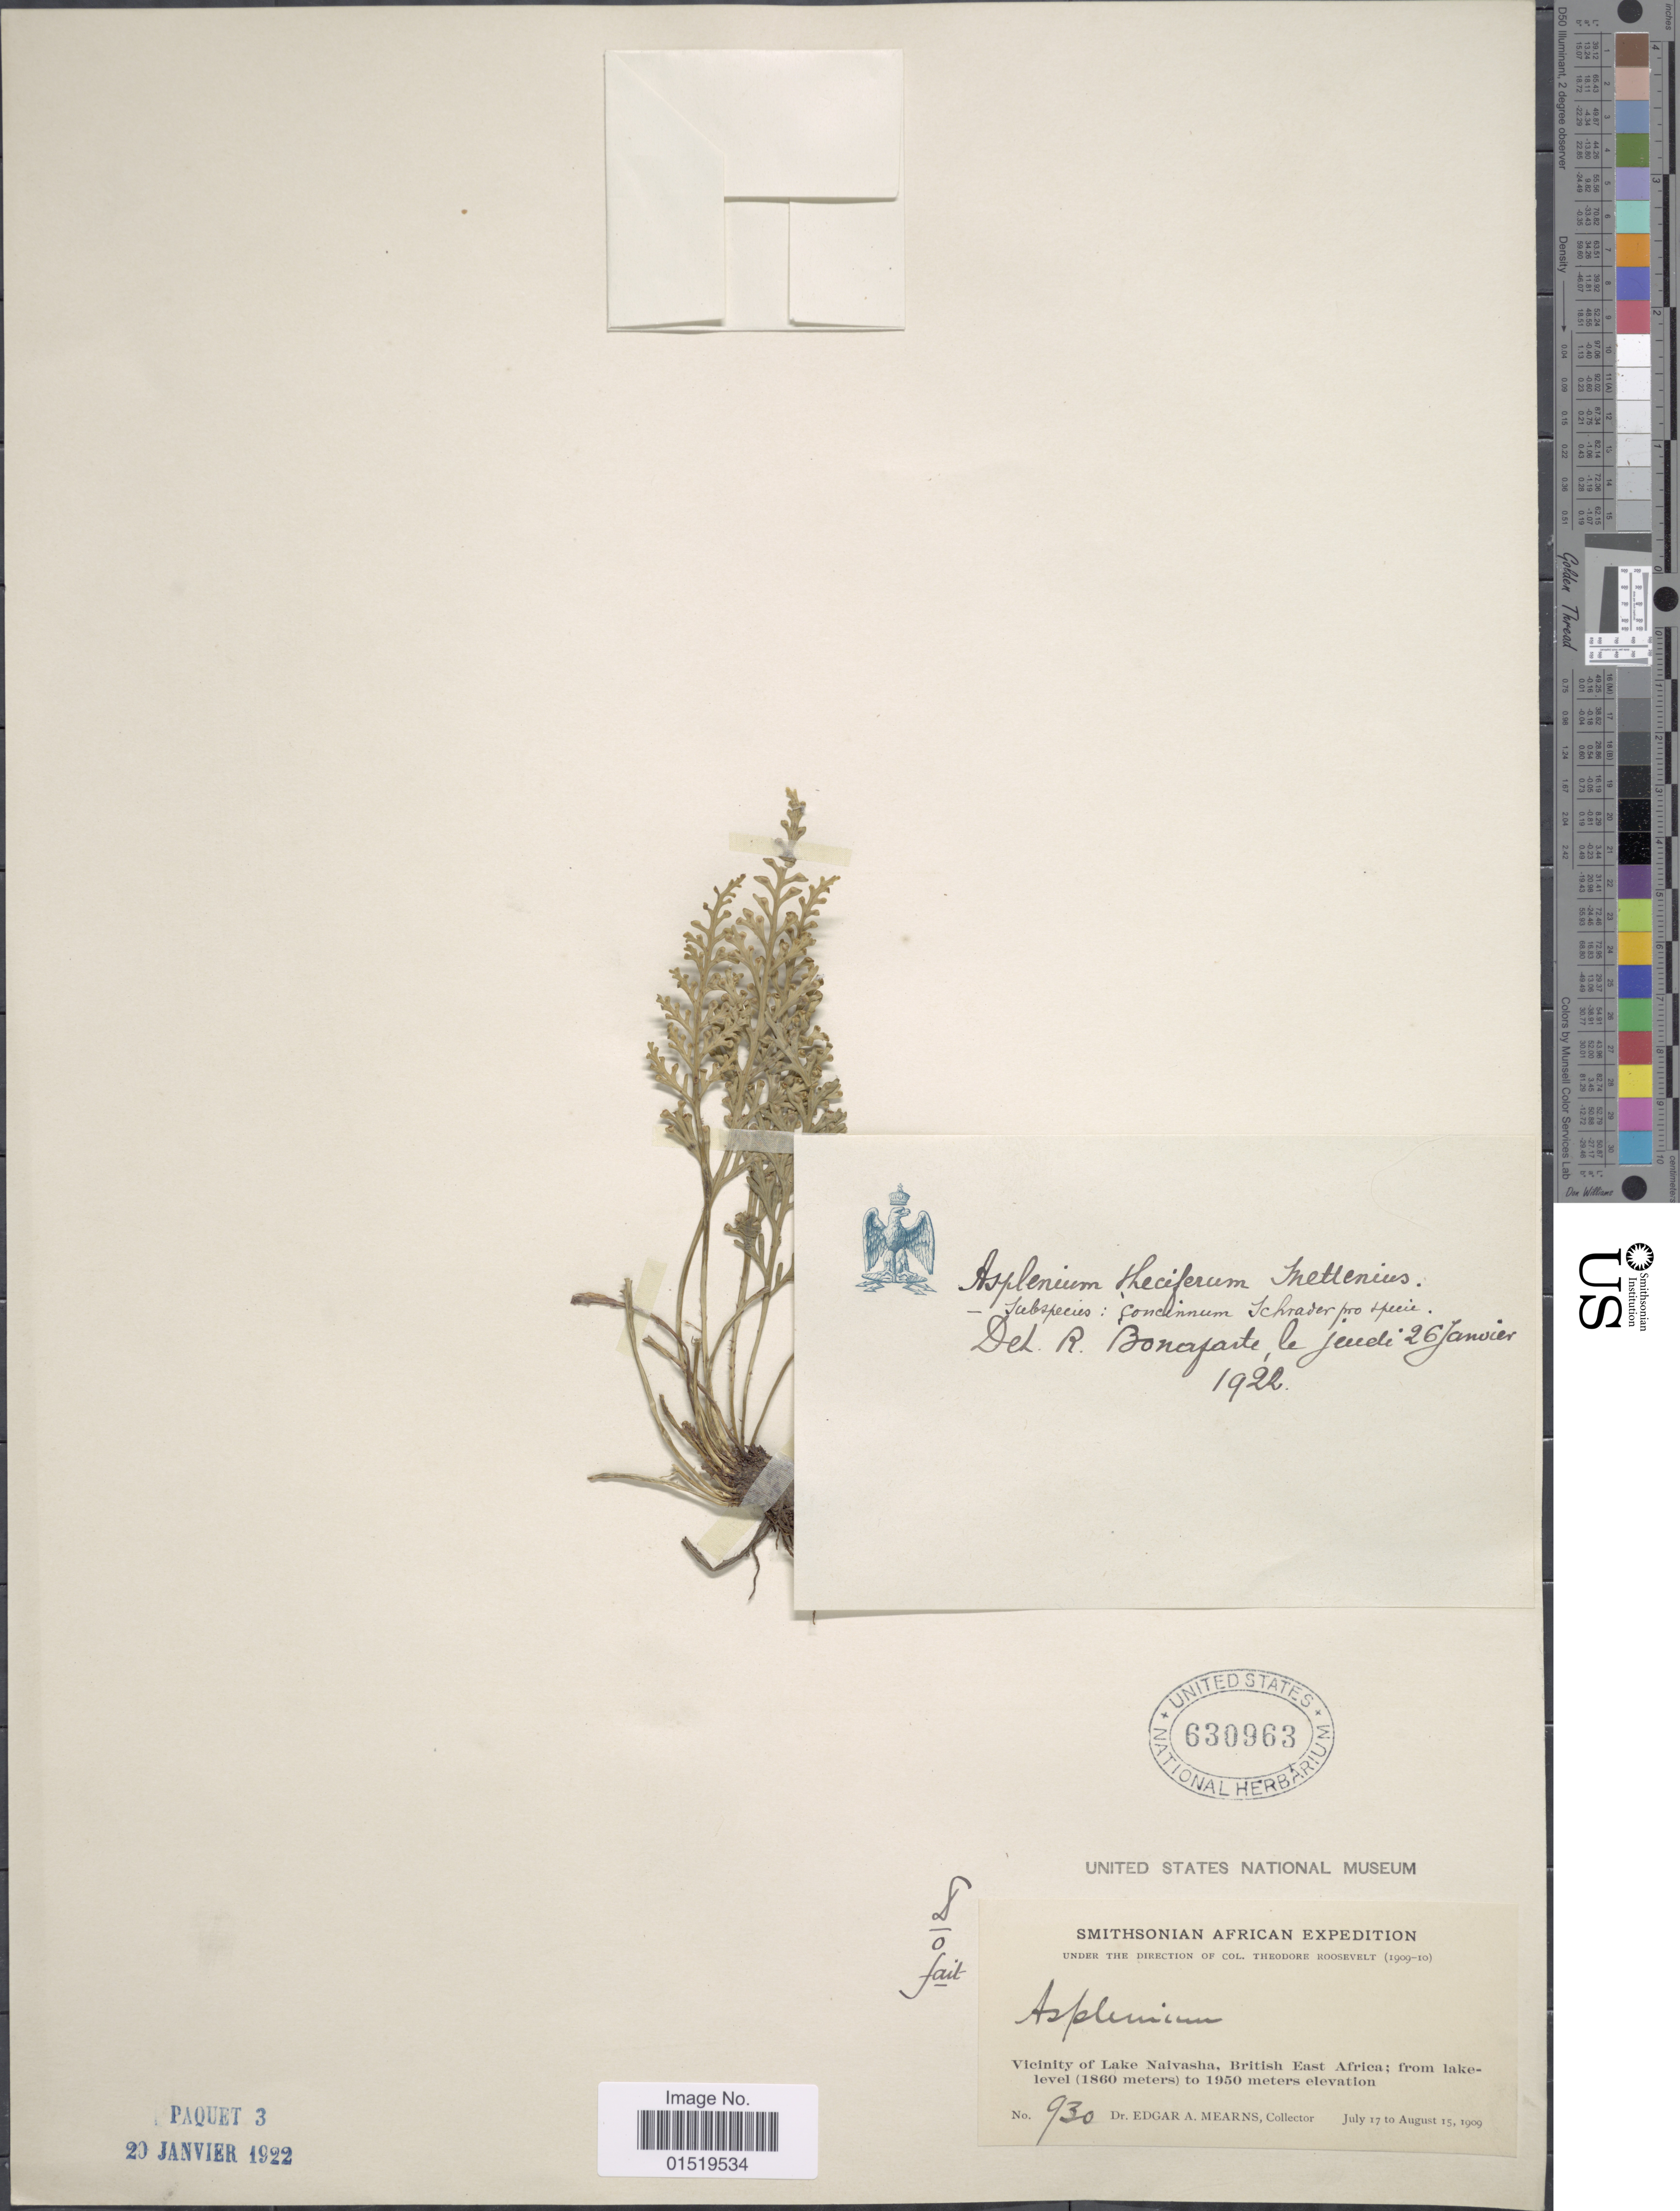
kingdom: Plantae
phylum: Tracheophyta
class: Polypodiopsida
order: Polypodiales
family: Aspleniaceae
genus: Asplenium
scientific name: Asplenium theciferum var. concinnum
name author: (Schrad.) Schelpe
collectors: E. A. Mearns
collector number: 930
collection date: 1909-07-17/1909-08-15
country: Kenya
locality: Vicinity of Lake Naivasha, British East Africa; from Lakelevel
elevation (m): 1860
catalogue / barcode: US 630963